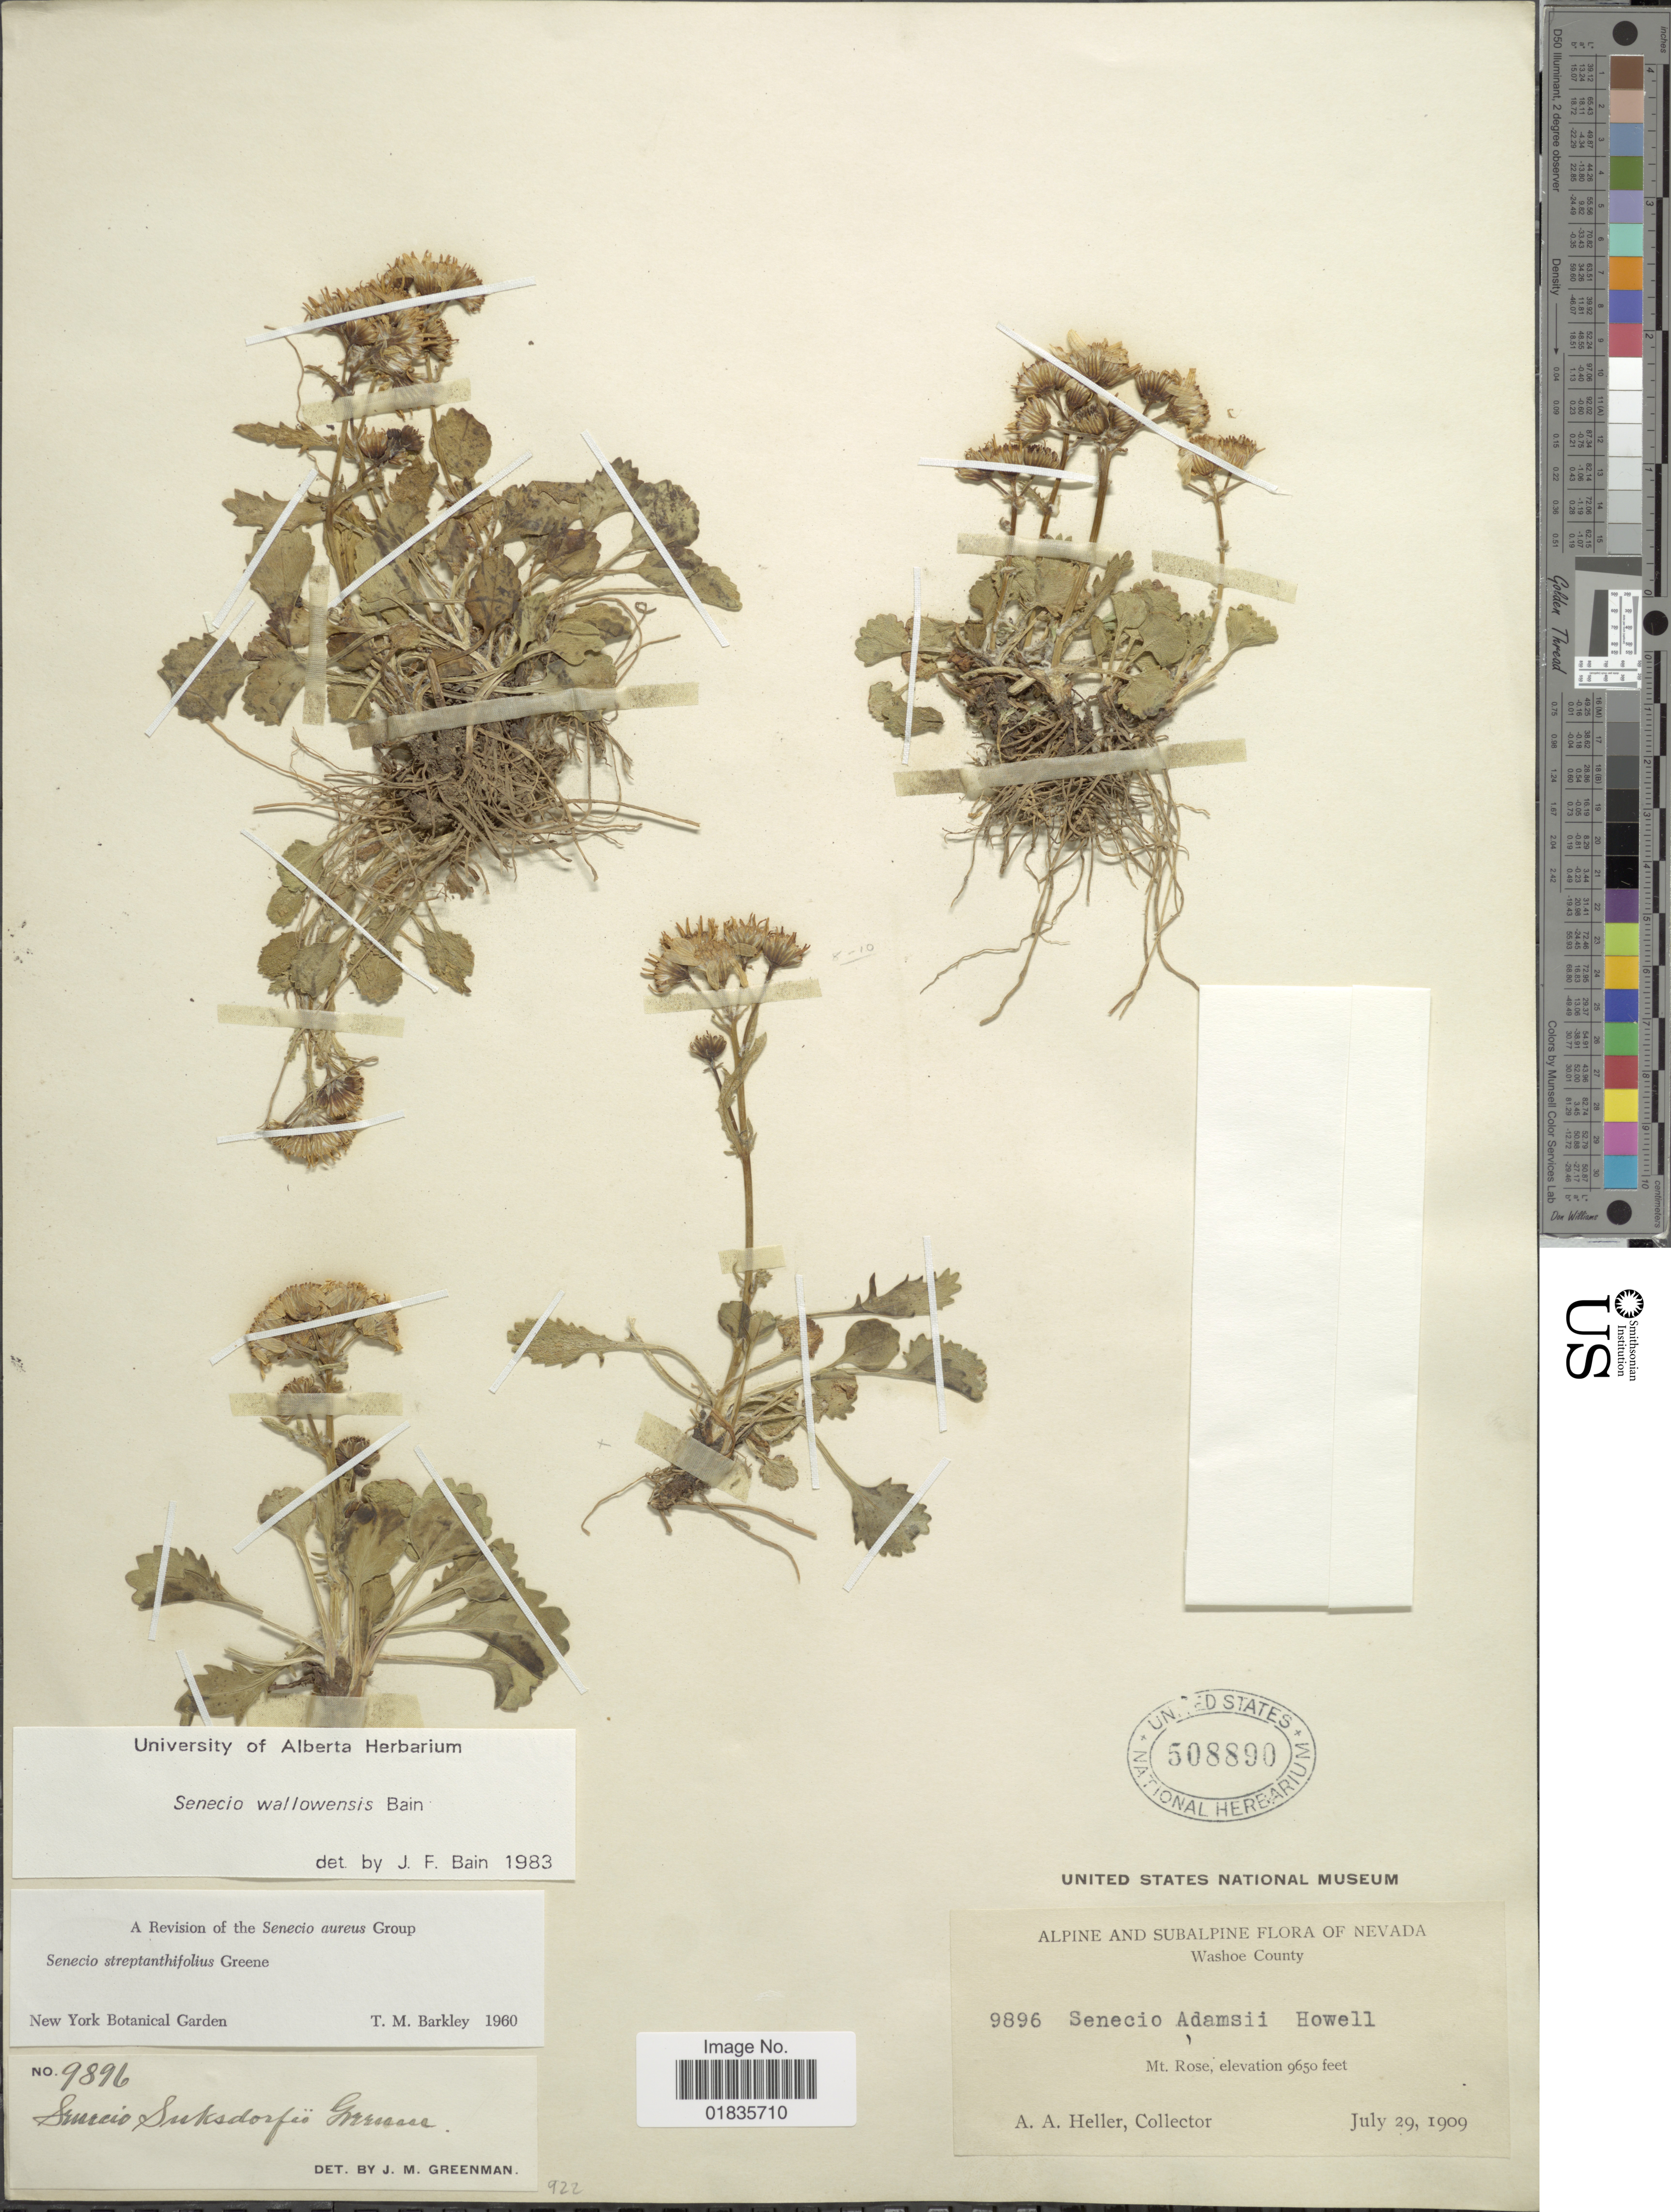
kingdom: Plantae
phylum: Tracheophyta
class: Magnoliopsida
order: Asterales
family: Asteraceae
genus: Senecio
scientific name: Senecio sp.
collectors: F. Batcheller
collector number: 9896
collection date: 1909-07-29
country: United States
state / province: Nevada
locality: Alpine and subalpine, Washoe County, Mt. Rose.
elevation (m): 2941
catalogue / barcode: US 508890